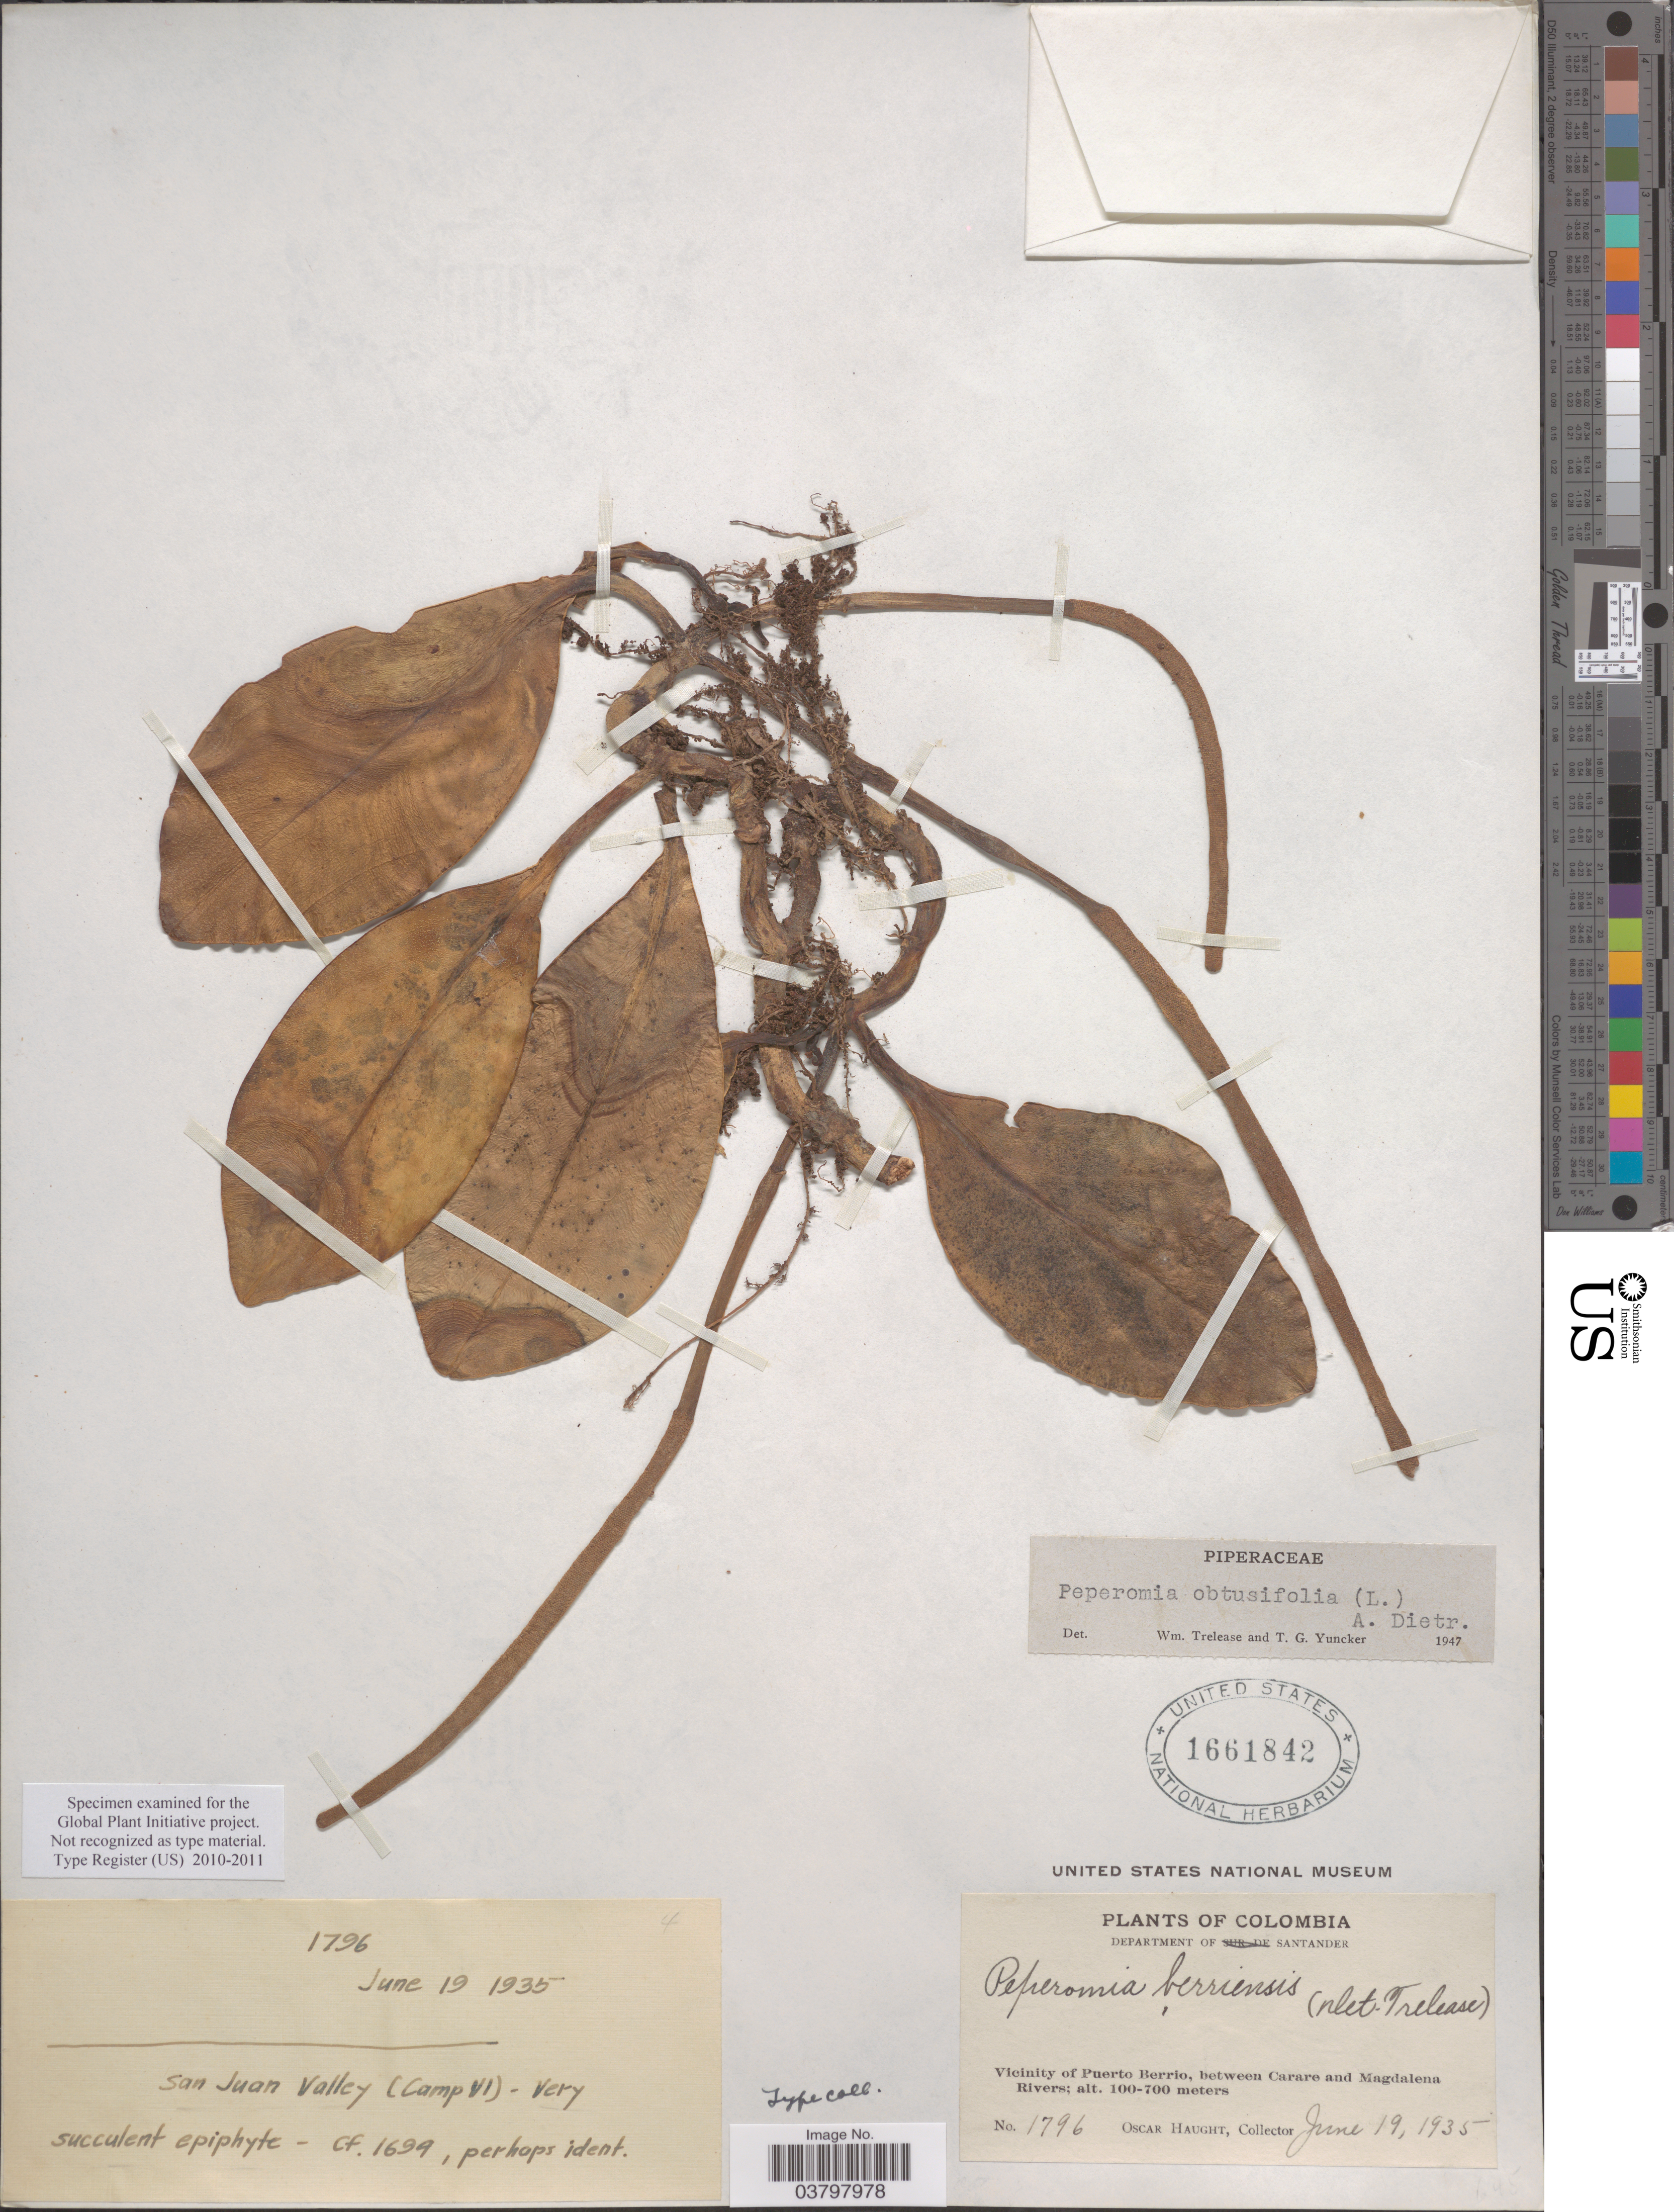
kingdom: Plantae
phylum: Tracheophyta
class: Magnoliopsida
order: Piperales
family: Piperaceae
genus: Peperomia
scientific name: Peperomia obtusifolia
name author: (L.) A. Dietr.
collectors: O. L. Haught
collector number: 1796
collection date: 1935-06-19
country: Colombia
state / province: Santander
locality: Department of Santander. Vicinity of Puerto Berrio, between Carare and Magdalena Rivers. San Juan Valley (Camp VI).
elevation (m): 100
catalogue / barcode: US 1661842